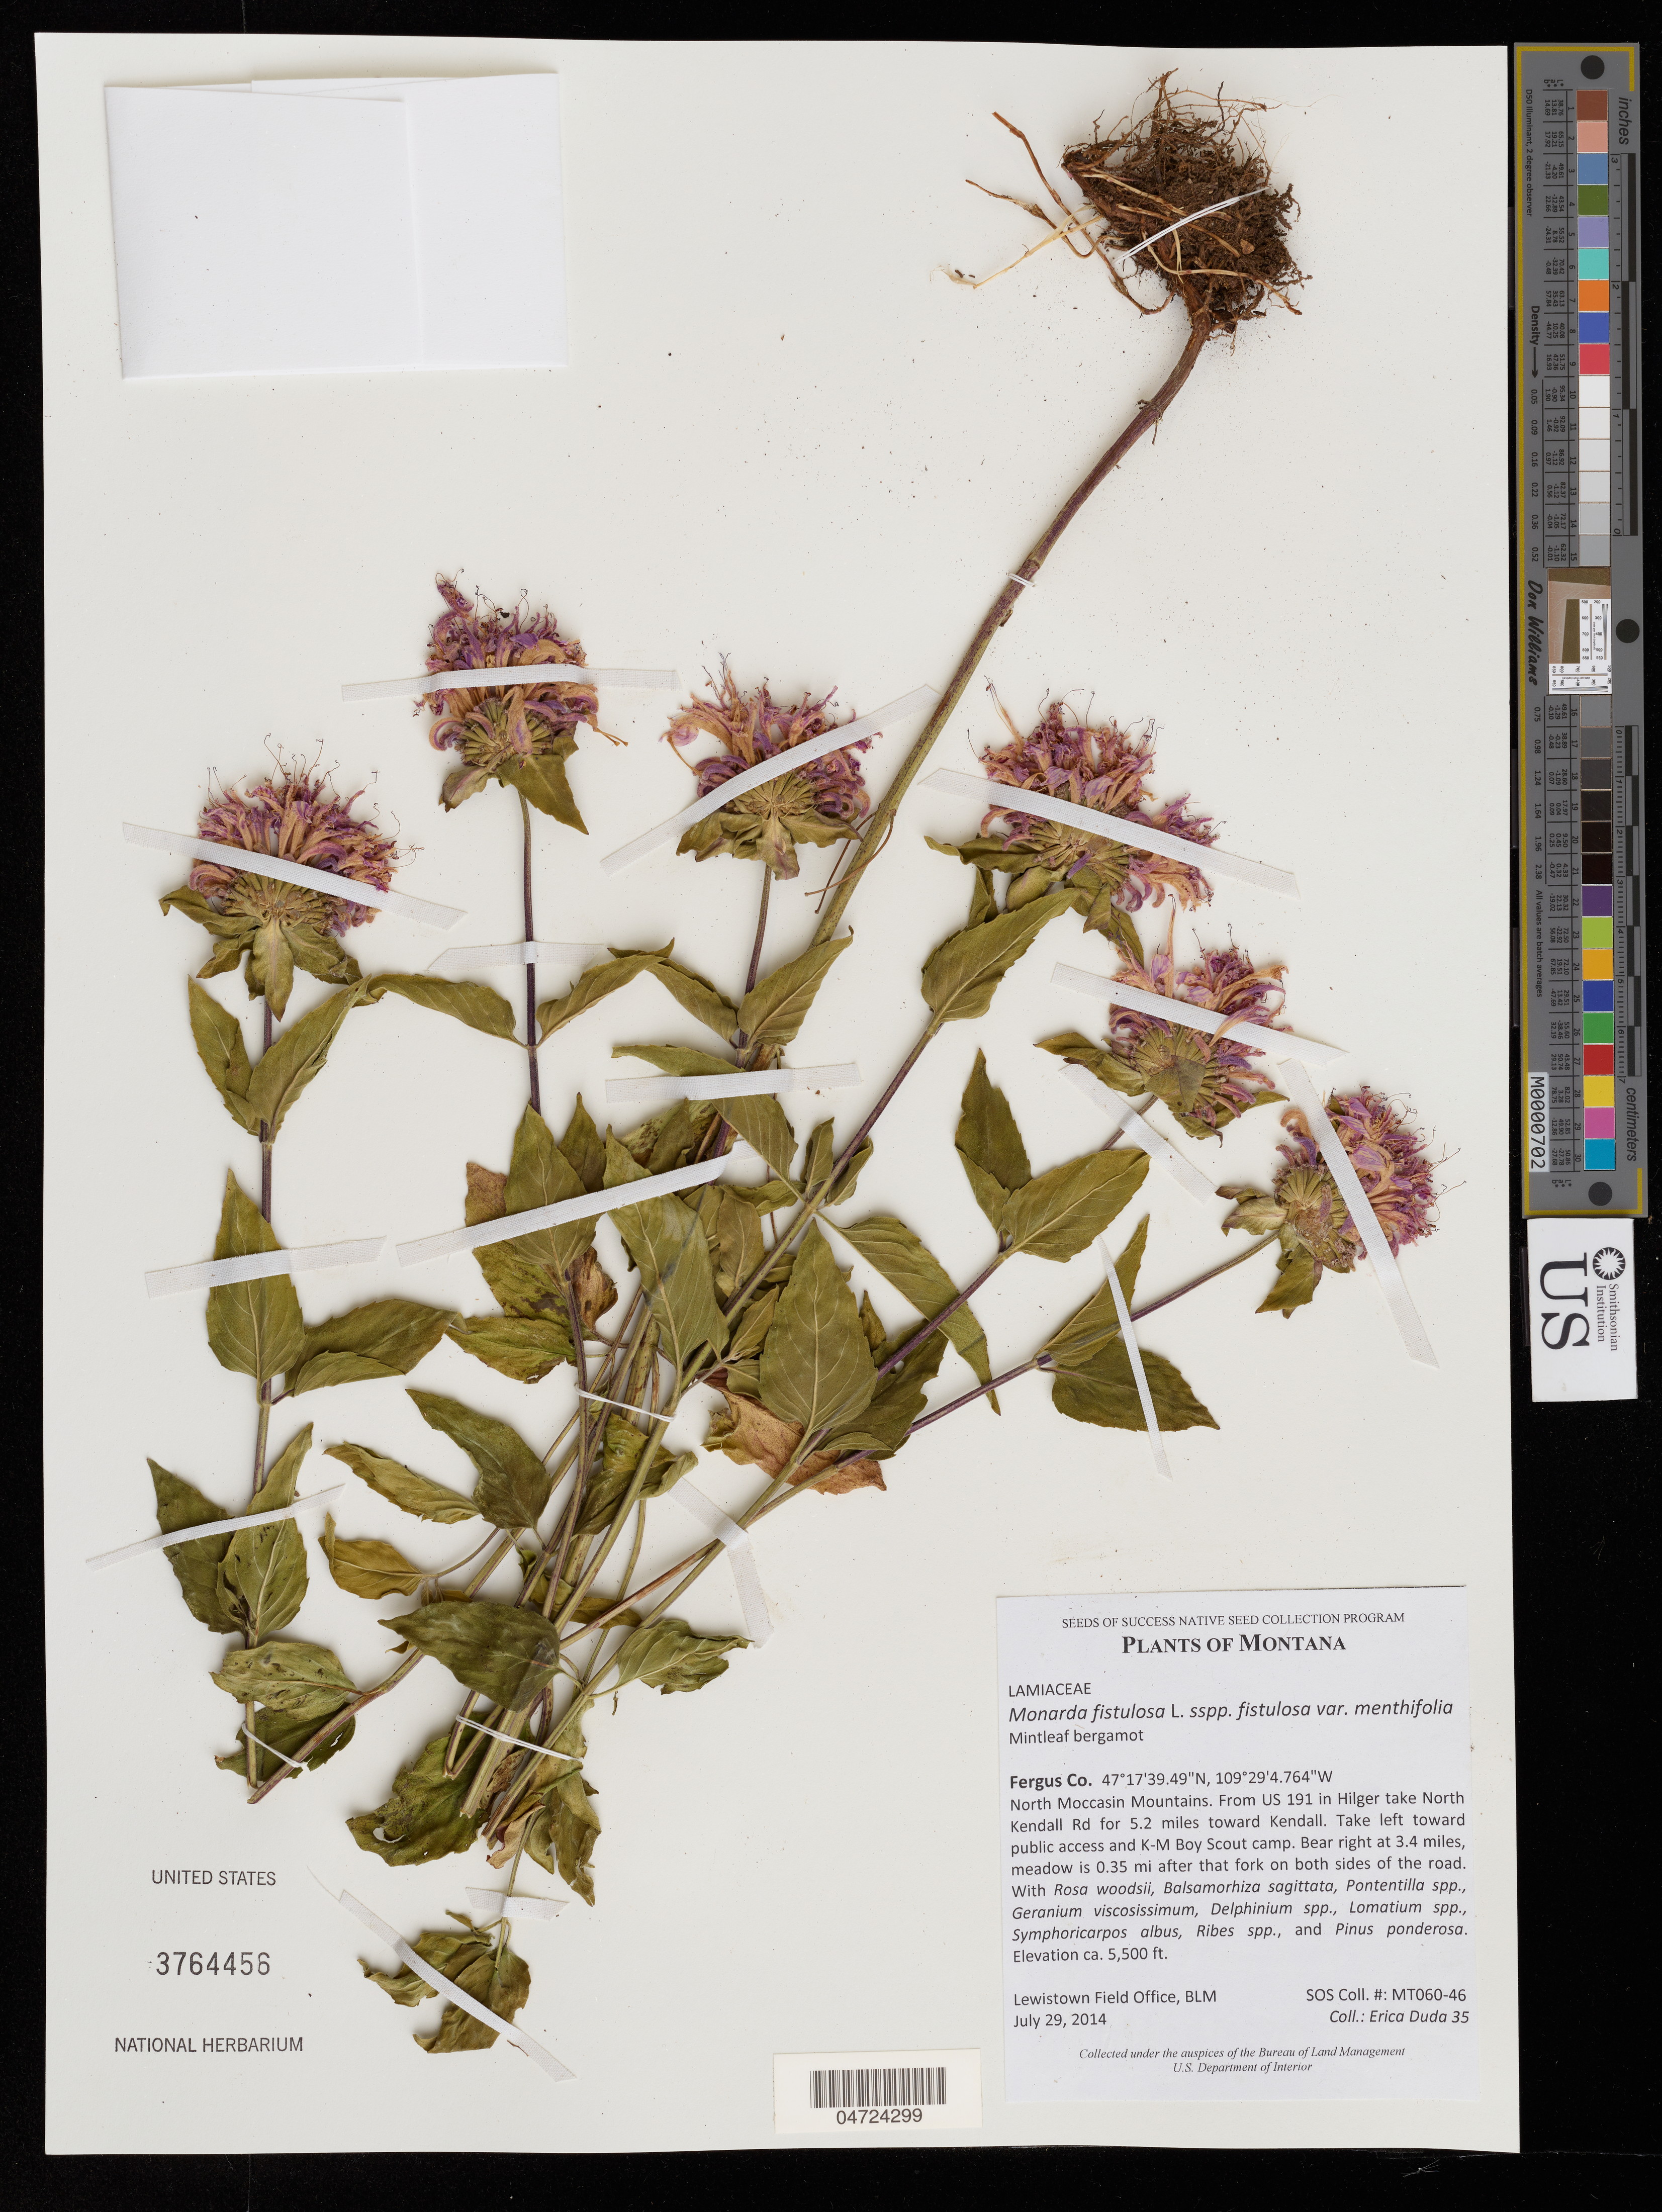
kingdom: Plantae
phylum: Tracheophyta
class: Magnoliopsida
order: Lamiales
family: Lamiaceae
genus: Monarda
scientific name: Monarda fistulosa subsp. fistulosa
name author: L.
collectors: E. Duda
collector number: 35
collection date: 2014-07-29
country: United States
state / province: Montana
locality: North Moccasin Mountains. From US 191 in Hilder take North Kendall Rd for 5.2 miles toward Kendall. Take left toward public access and K-M Boy Scout camp. Bear right at 3.4 miles, meadow is 0.35 mi after that fork on both sides of the road.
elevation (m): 1676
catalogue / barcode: US 3764456